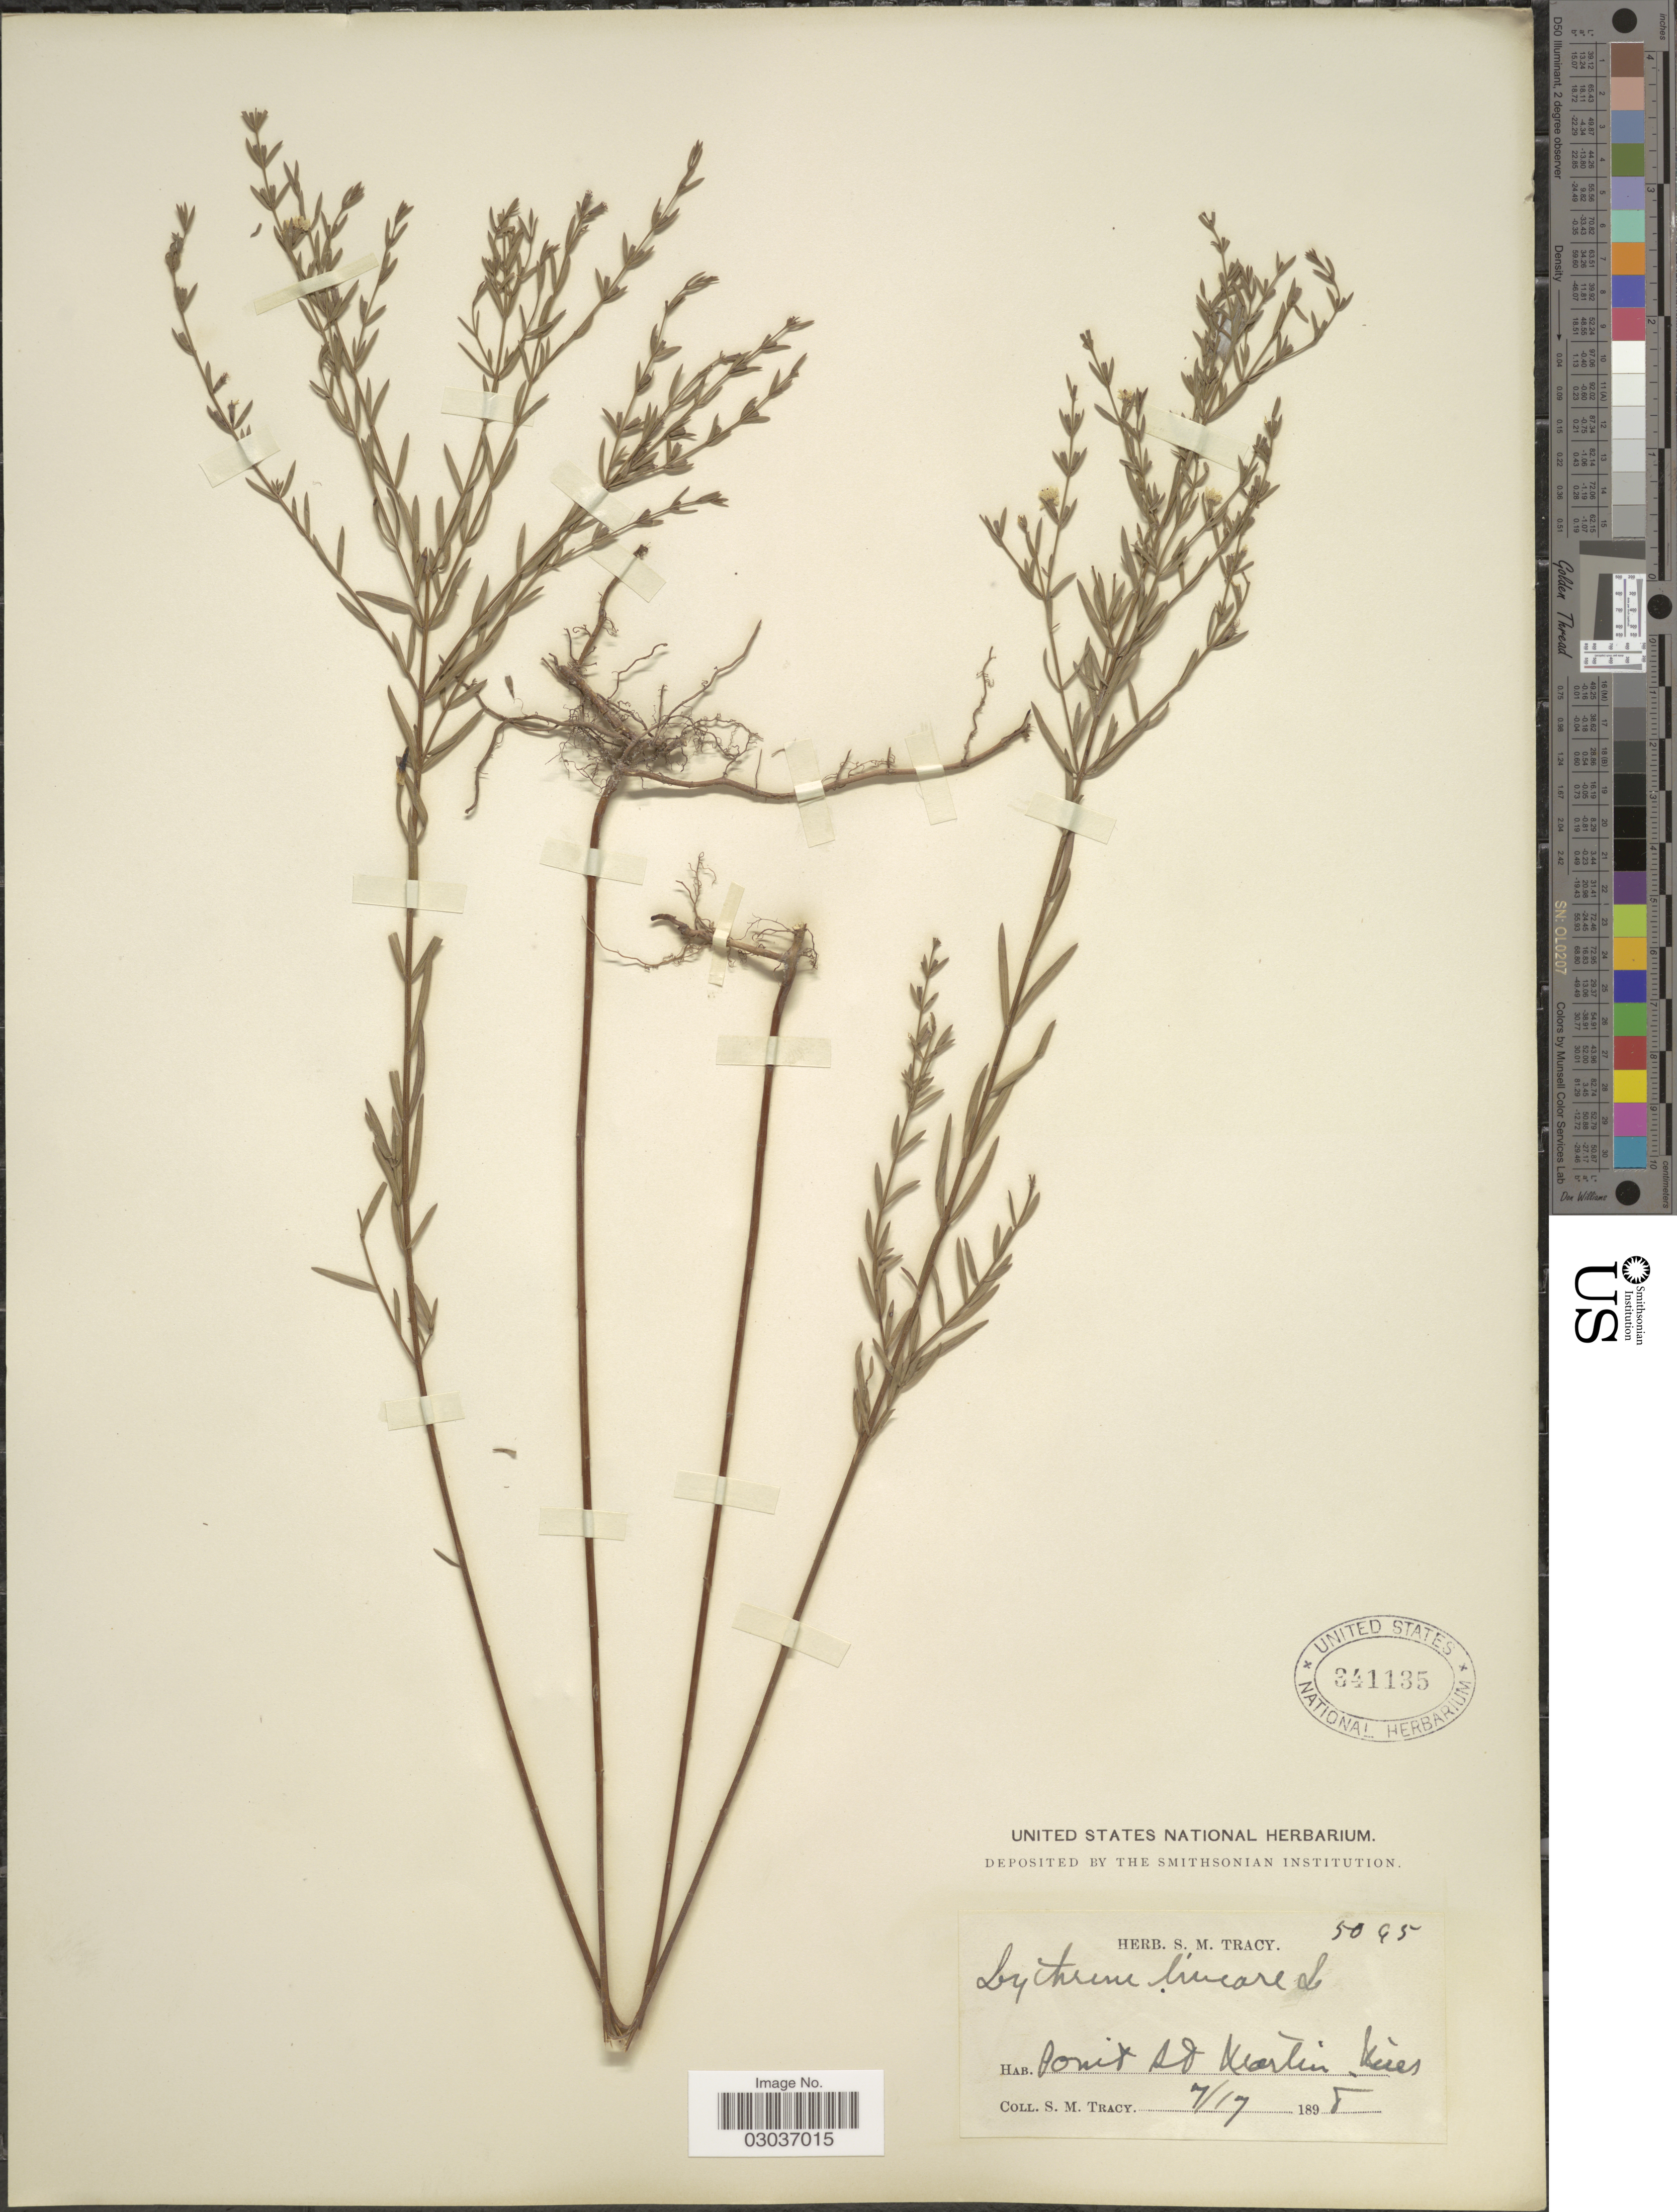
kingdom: Plantae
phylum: Tracheophyta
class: Magnoliopsida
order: Myrtales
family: Lythraceae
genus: Lythrum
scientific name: Lythrum lineare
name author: L.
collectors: S. M. Tracy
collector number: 5095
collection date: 1898-07-17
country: United States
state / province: Mississippi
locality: Point St. Martin.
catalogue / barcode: US 341135